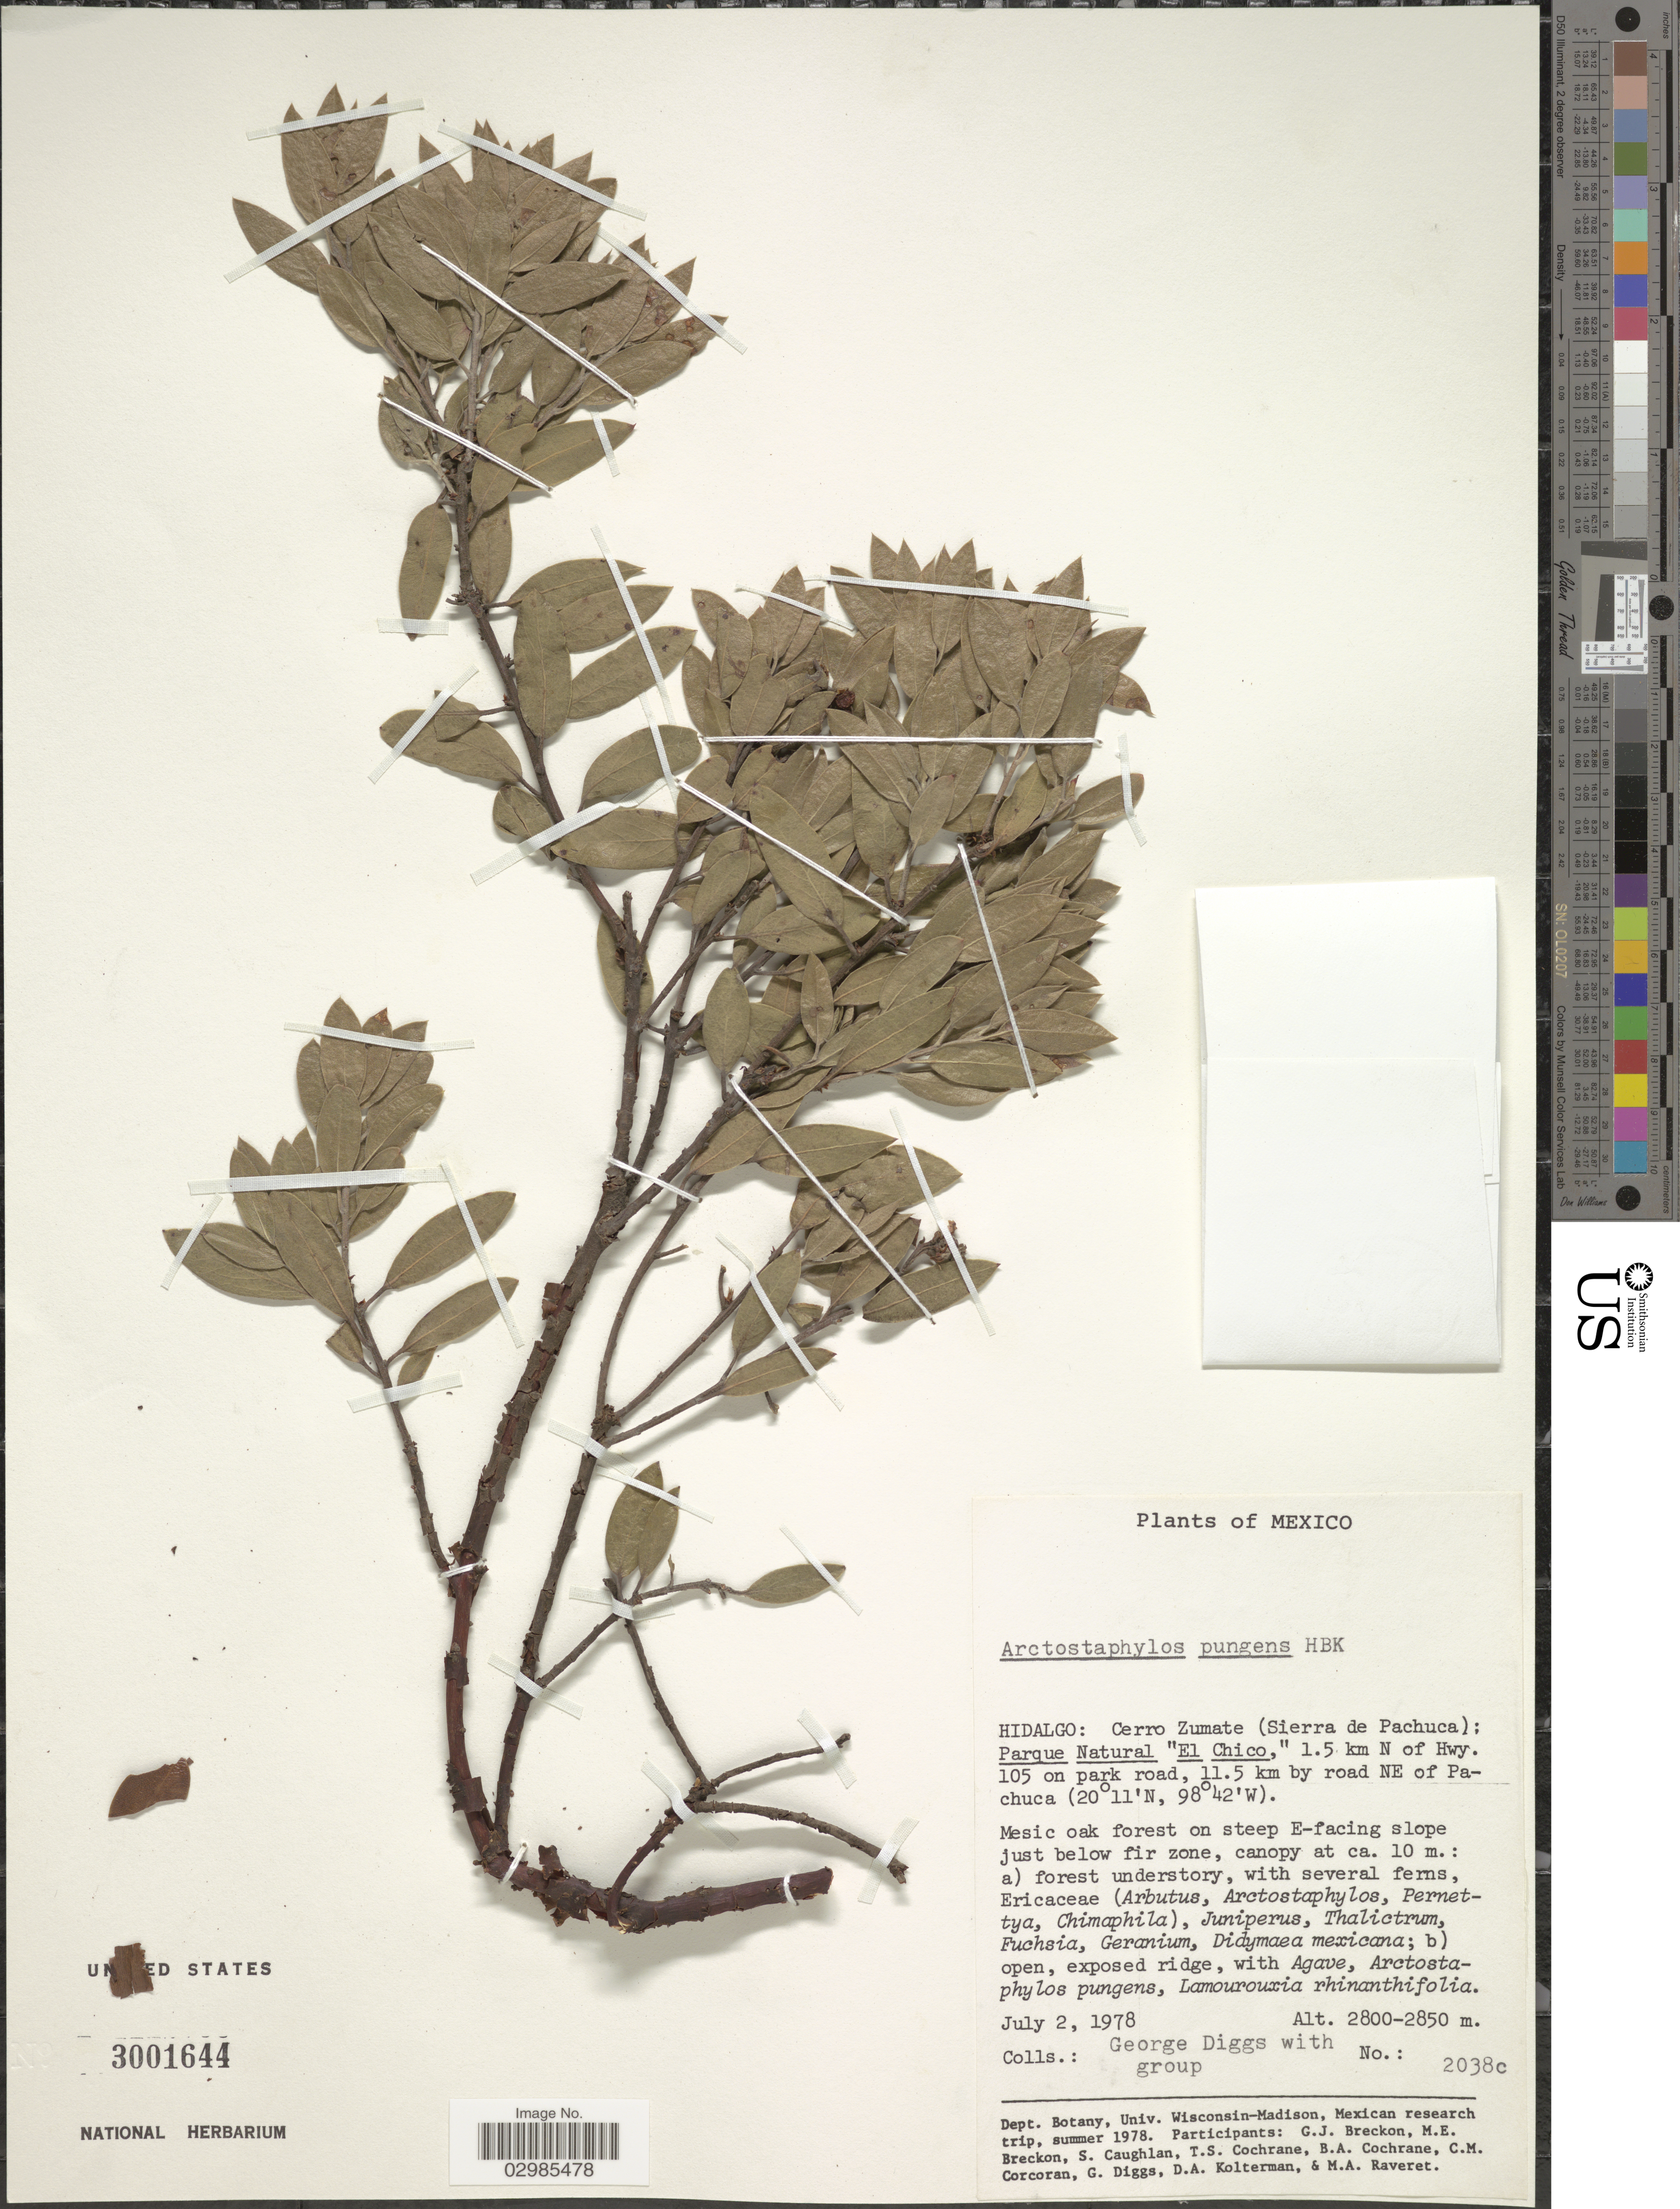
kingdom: Plantae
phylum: Tracheophyta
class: Magnoliopsida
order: Ericales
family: Ericaceae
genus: Arctostaphylos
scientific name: Arctostaphylos pungens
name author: Kunth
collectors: G. Diggs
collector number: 2038c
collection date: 1978-07-02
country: Mexico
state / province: Hidalgo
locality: Cerro Zumate (Sierra de Pachuca); Parque Natural "El Chico", 1.5 km N of Hwy. 105 on park road, 11.5 km by road NE of Pachuca.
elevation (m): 2800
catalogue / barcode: US 3001644